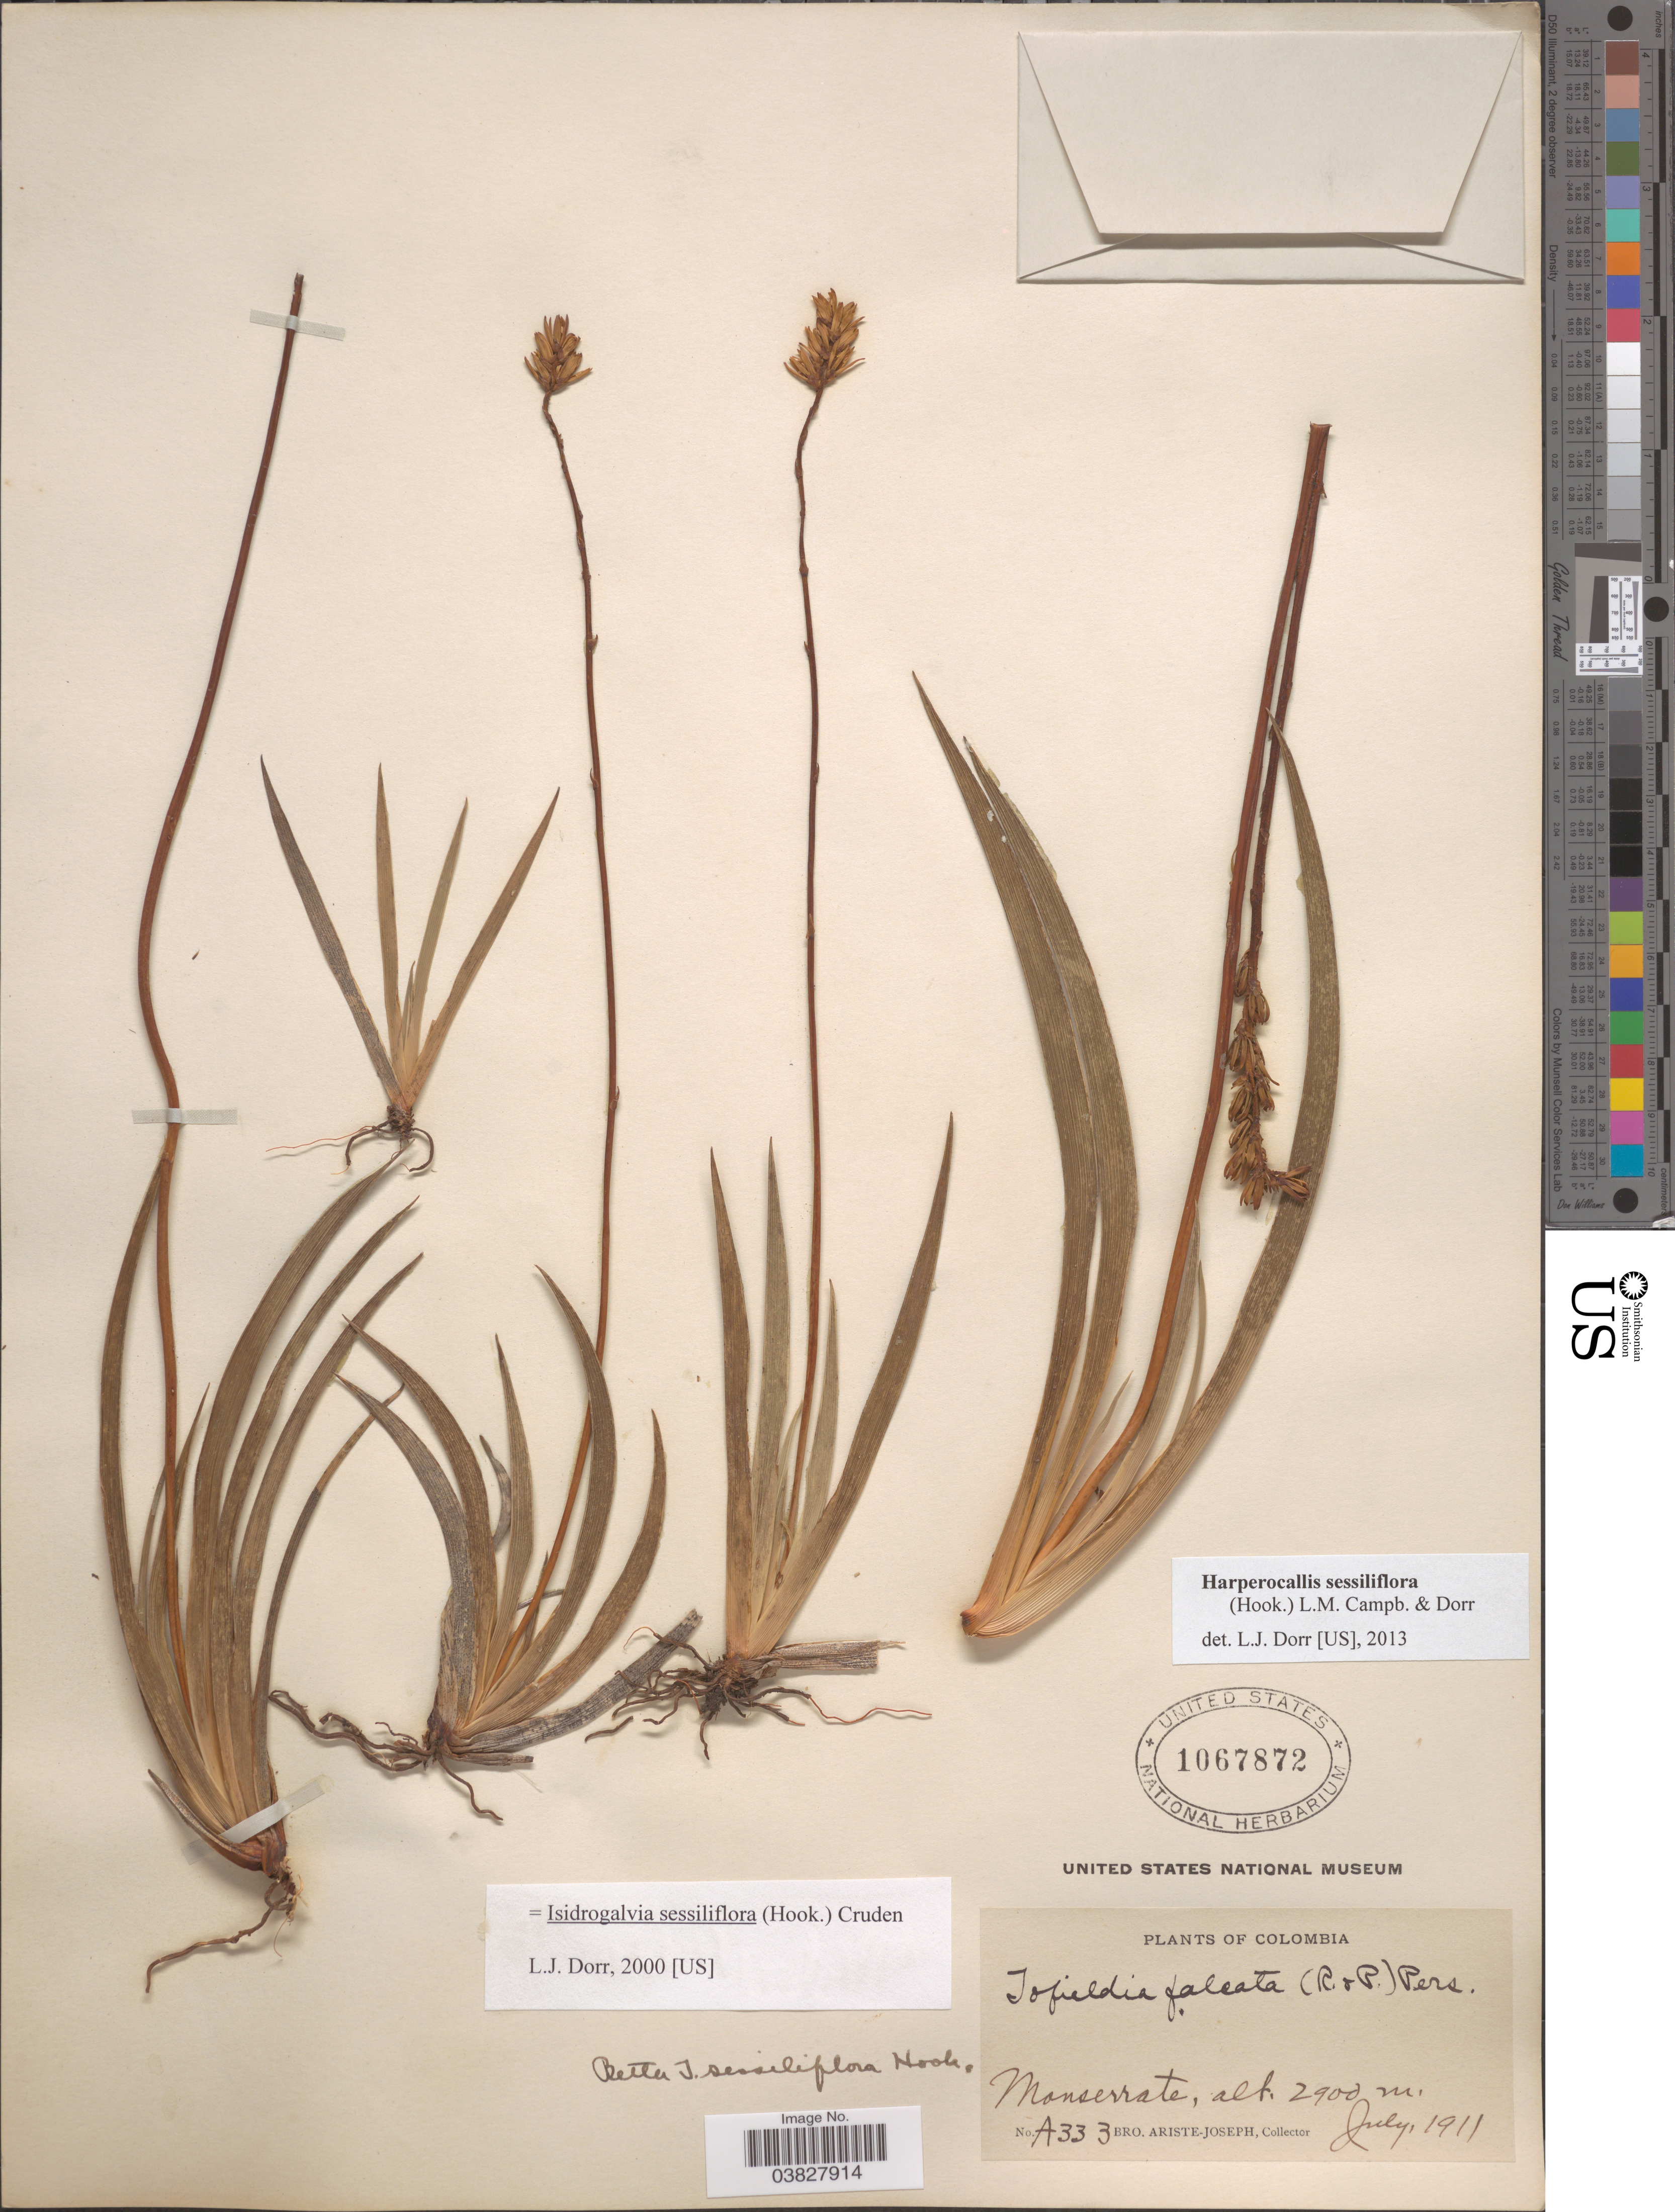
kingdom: Plantae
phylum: Tracheophyta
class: Liliopsida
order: Alismatales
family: Tofieldiaceae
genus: Harperocallis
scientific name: Harperocallis sessiliflora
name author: (Hook.) L.M. Campb. & Dorr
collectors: Bro. Ariste-Joseph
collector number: A333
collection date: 1911-07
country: Colombia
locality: Monserrate.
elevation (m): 2900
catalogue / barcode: US 1067872